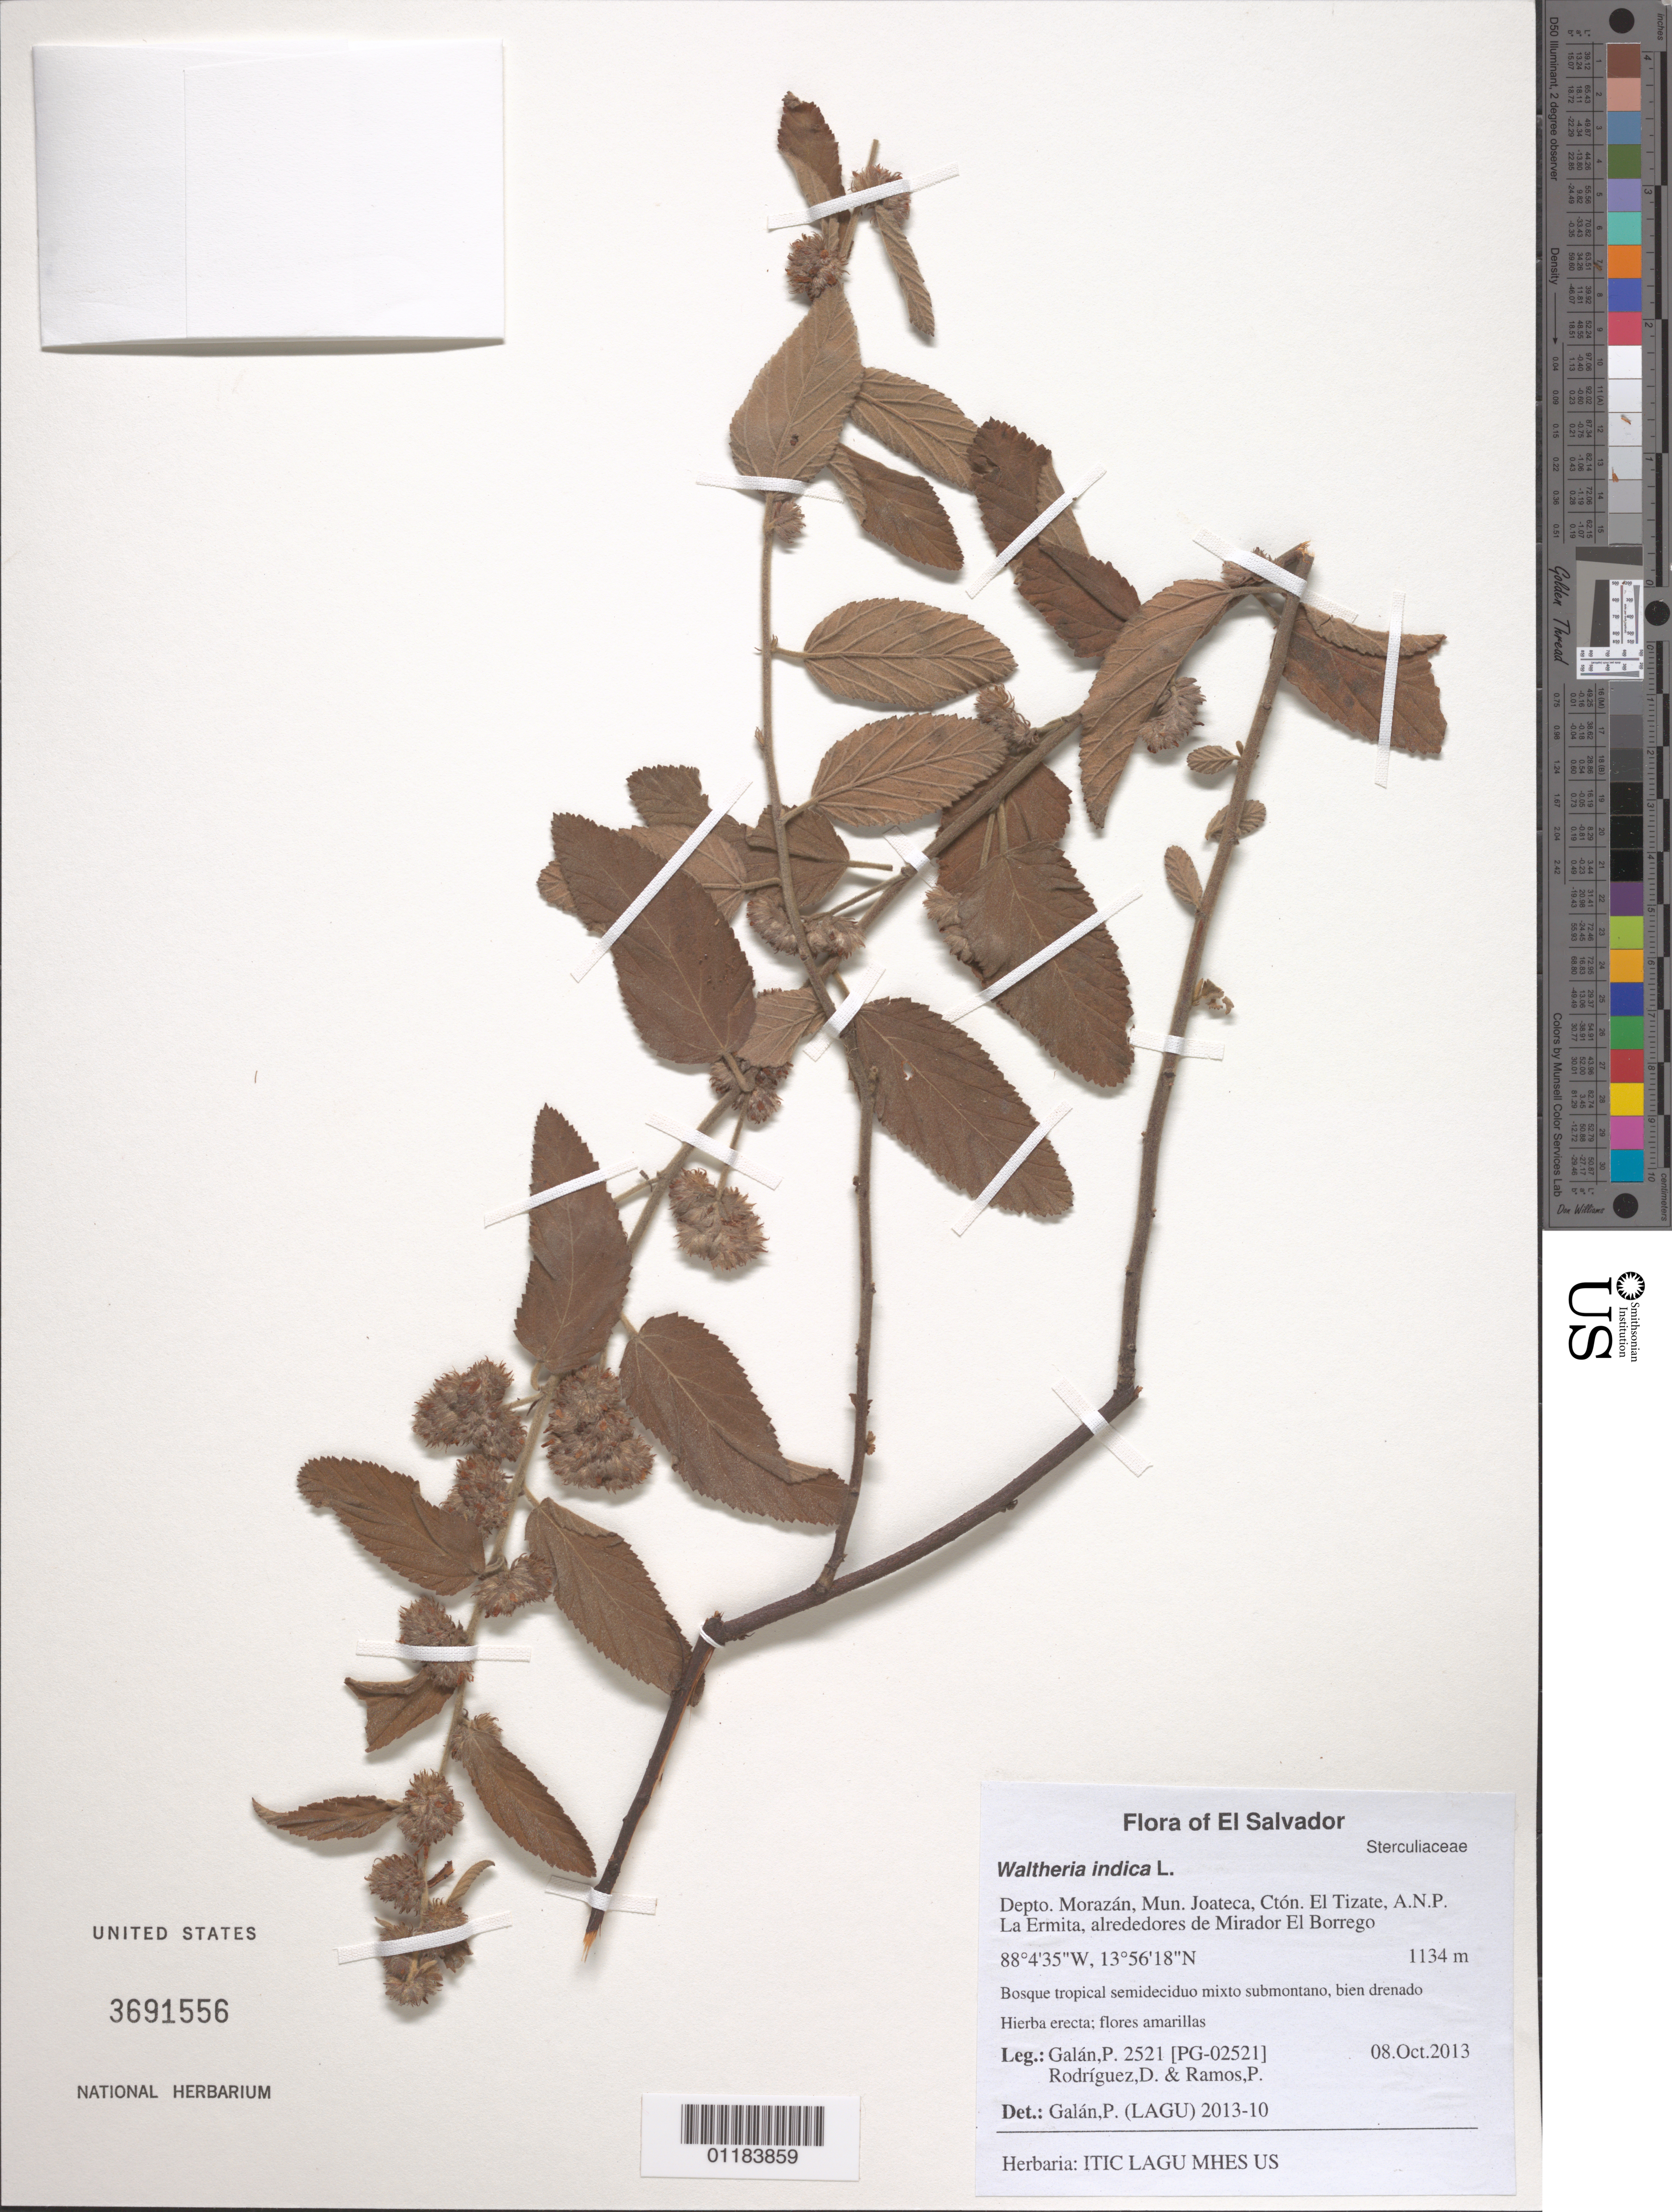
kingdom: Plantae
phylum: Tracheophyta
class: Magnoliopsida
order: Malvales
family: Malvaceae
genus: Waltheria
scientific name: Waltheria indica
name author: L.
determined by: Galan, P.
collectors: P. Galan, D. Rodriguez & P. Ramos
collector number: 2521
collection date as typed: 08.Oct.2013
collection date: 2013-10-08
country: El Salvador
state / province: Morazán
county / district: Jocoaitique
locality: Cton. El Tizate, A.N.P. La Ermita, alrededores de Mirador El Borrego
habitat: bosque tropical semideciduo mixto submontano, bien drenado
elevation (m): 1134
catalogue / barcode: US 3691556